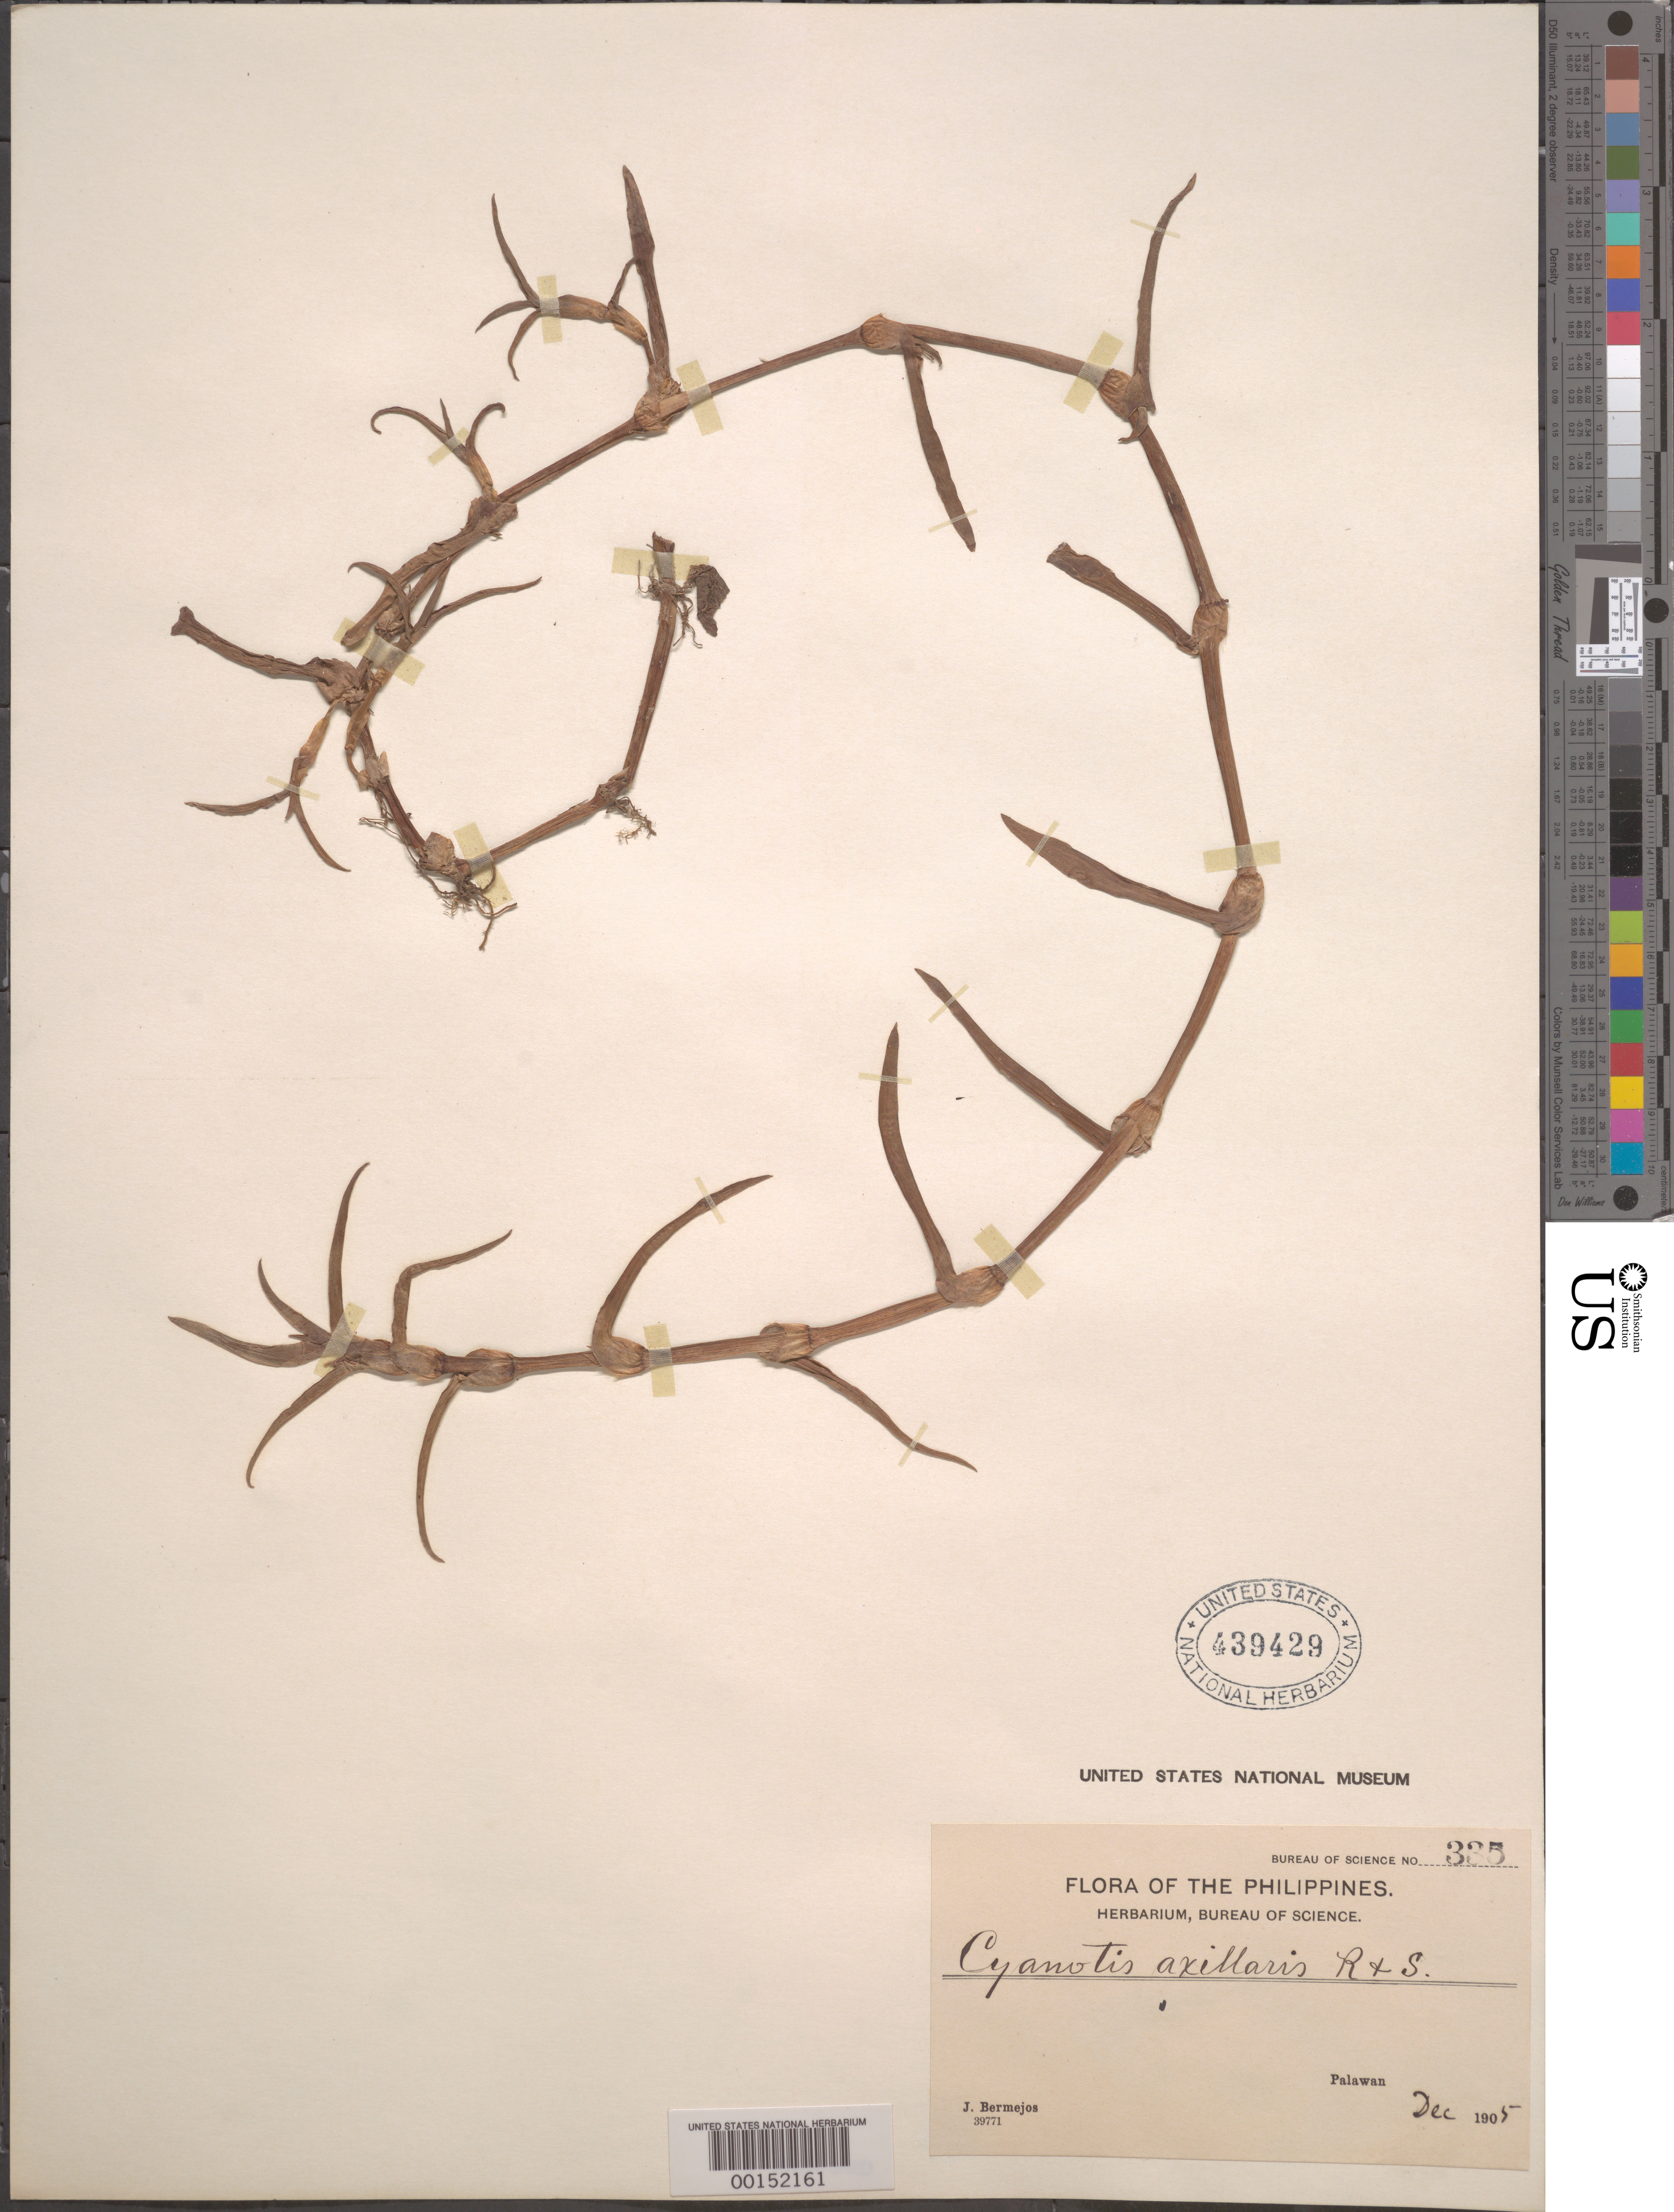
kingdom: Plantae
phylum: Tracheophyta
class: Liliopsida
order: Commelinales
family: Commelinaceae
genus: Cyanotis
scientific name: Cyanotis axillaris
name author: (L.) D. Don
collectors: J. Bermejos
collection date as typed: Dec 1905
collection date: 1905-12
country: Philippines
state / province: Mimaropa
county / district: Palawan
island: Palawan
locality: Palawan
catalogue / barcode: US 439429